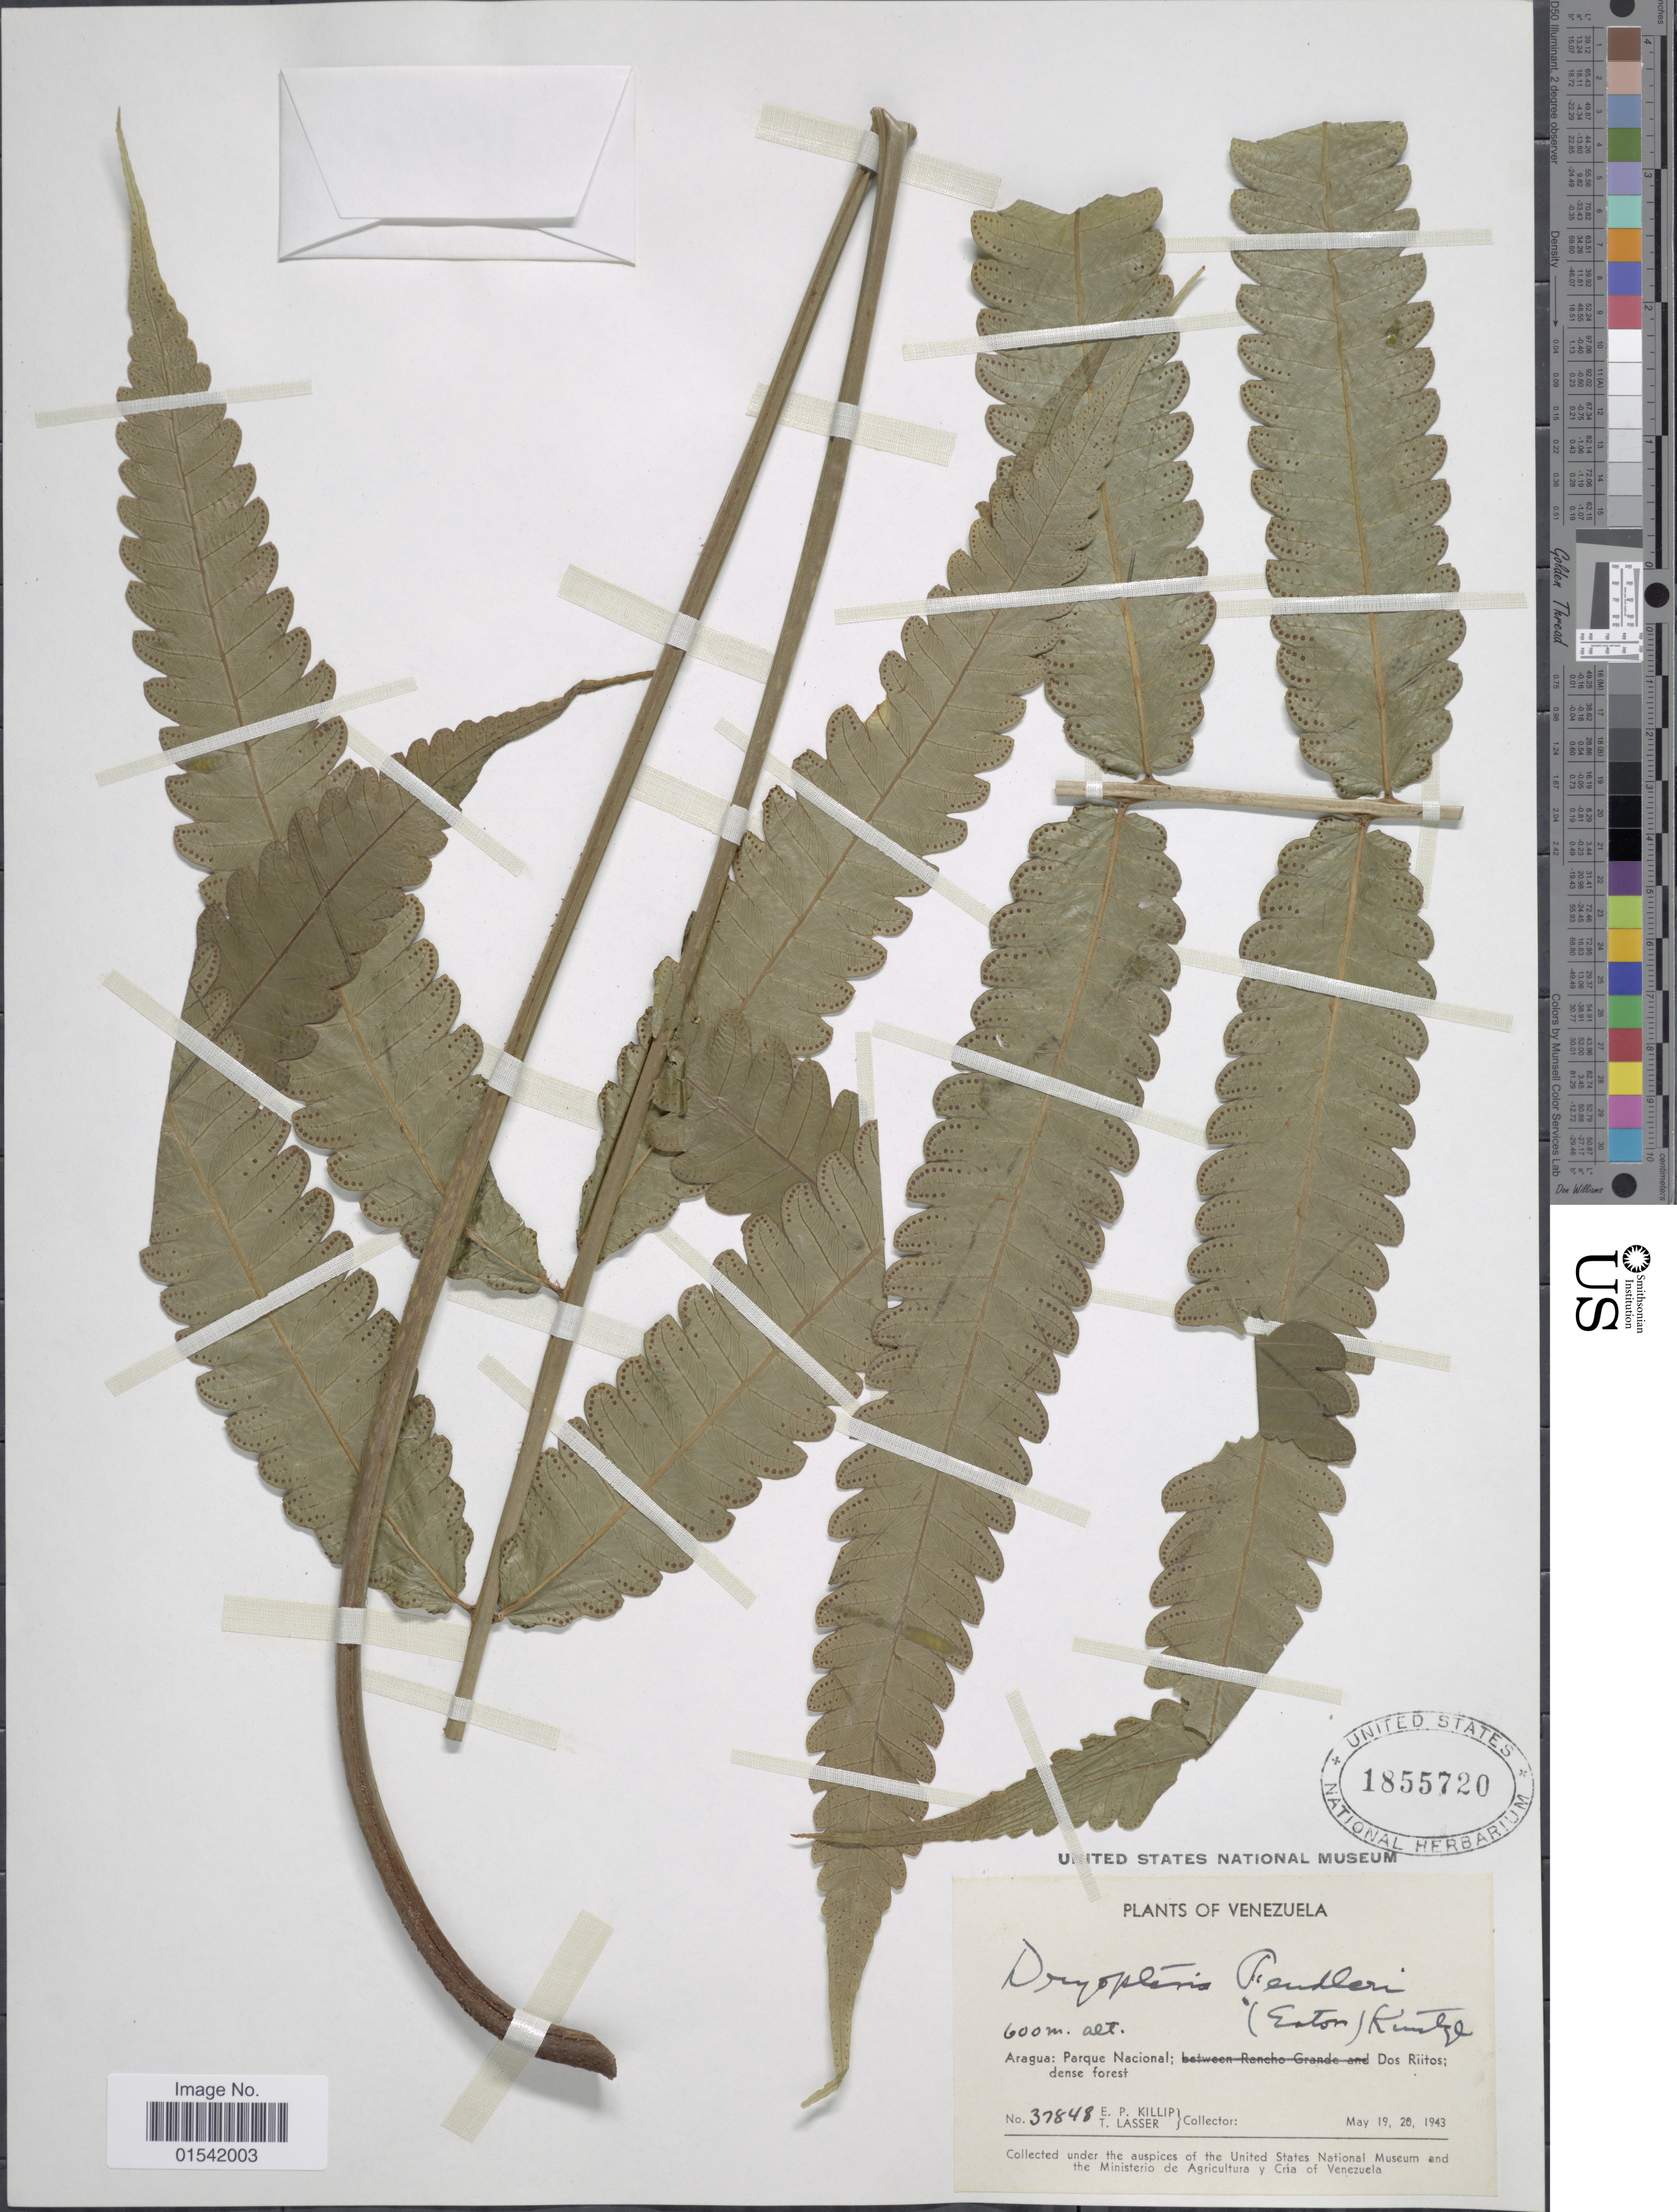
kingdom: Plantae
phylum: Tracheophyta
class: Polypodiopsida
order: Polypodiales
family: Thelypteridaceae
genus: Steiropteris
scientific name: Steiropteris fendleri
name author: (D.C. Eaton) Pic. Serm.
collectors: E. P. Killip & T. Lasser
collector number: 37848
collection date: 1943-05-19/1943-05-20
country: Venezuela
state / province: Aragua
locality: Parque Nacional; Dos Riitos; dense forest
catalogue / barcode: US 1855720